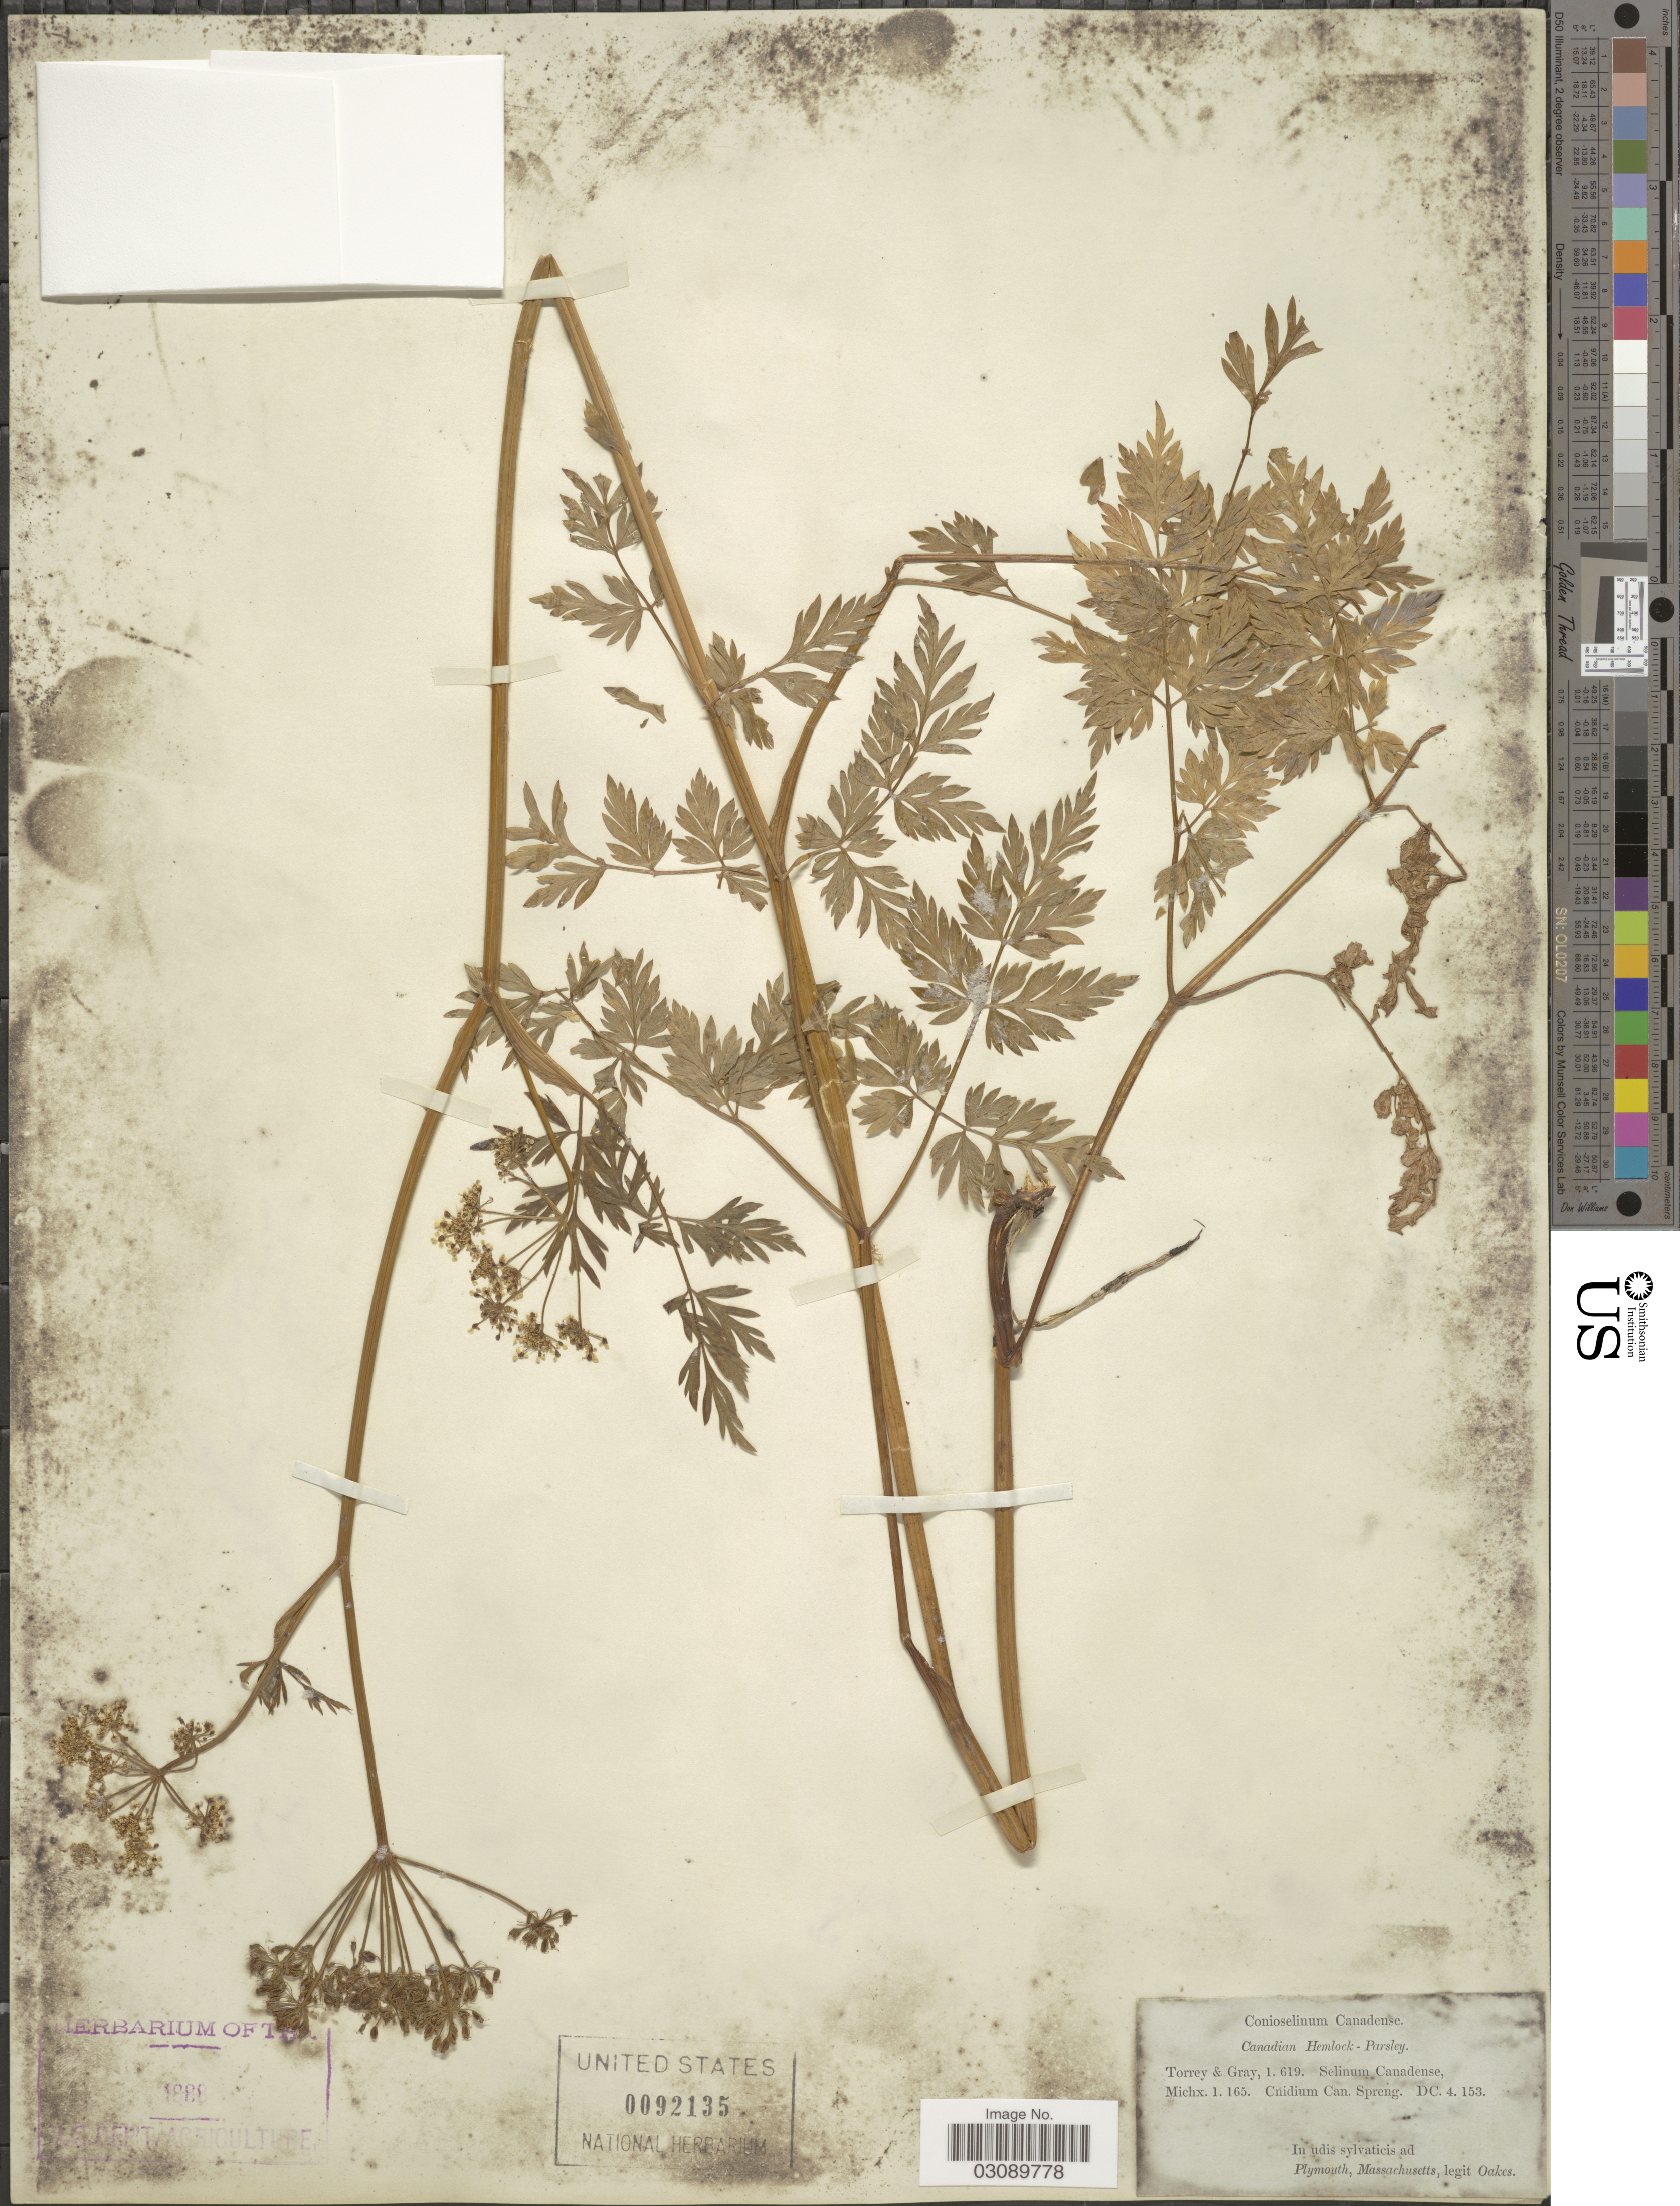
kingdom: Plantae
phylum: Tracheophyta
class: Magnoliopsida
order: Apiales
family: Apiaceae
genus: Conioselinum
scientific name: Conioselinum canadense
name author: Torr.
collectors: -. Oakes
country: United States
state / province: Massachusetts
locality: In udis sylvaticis ad. Plymouth.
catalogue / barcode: US 92135